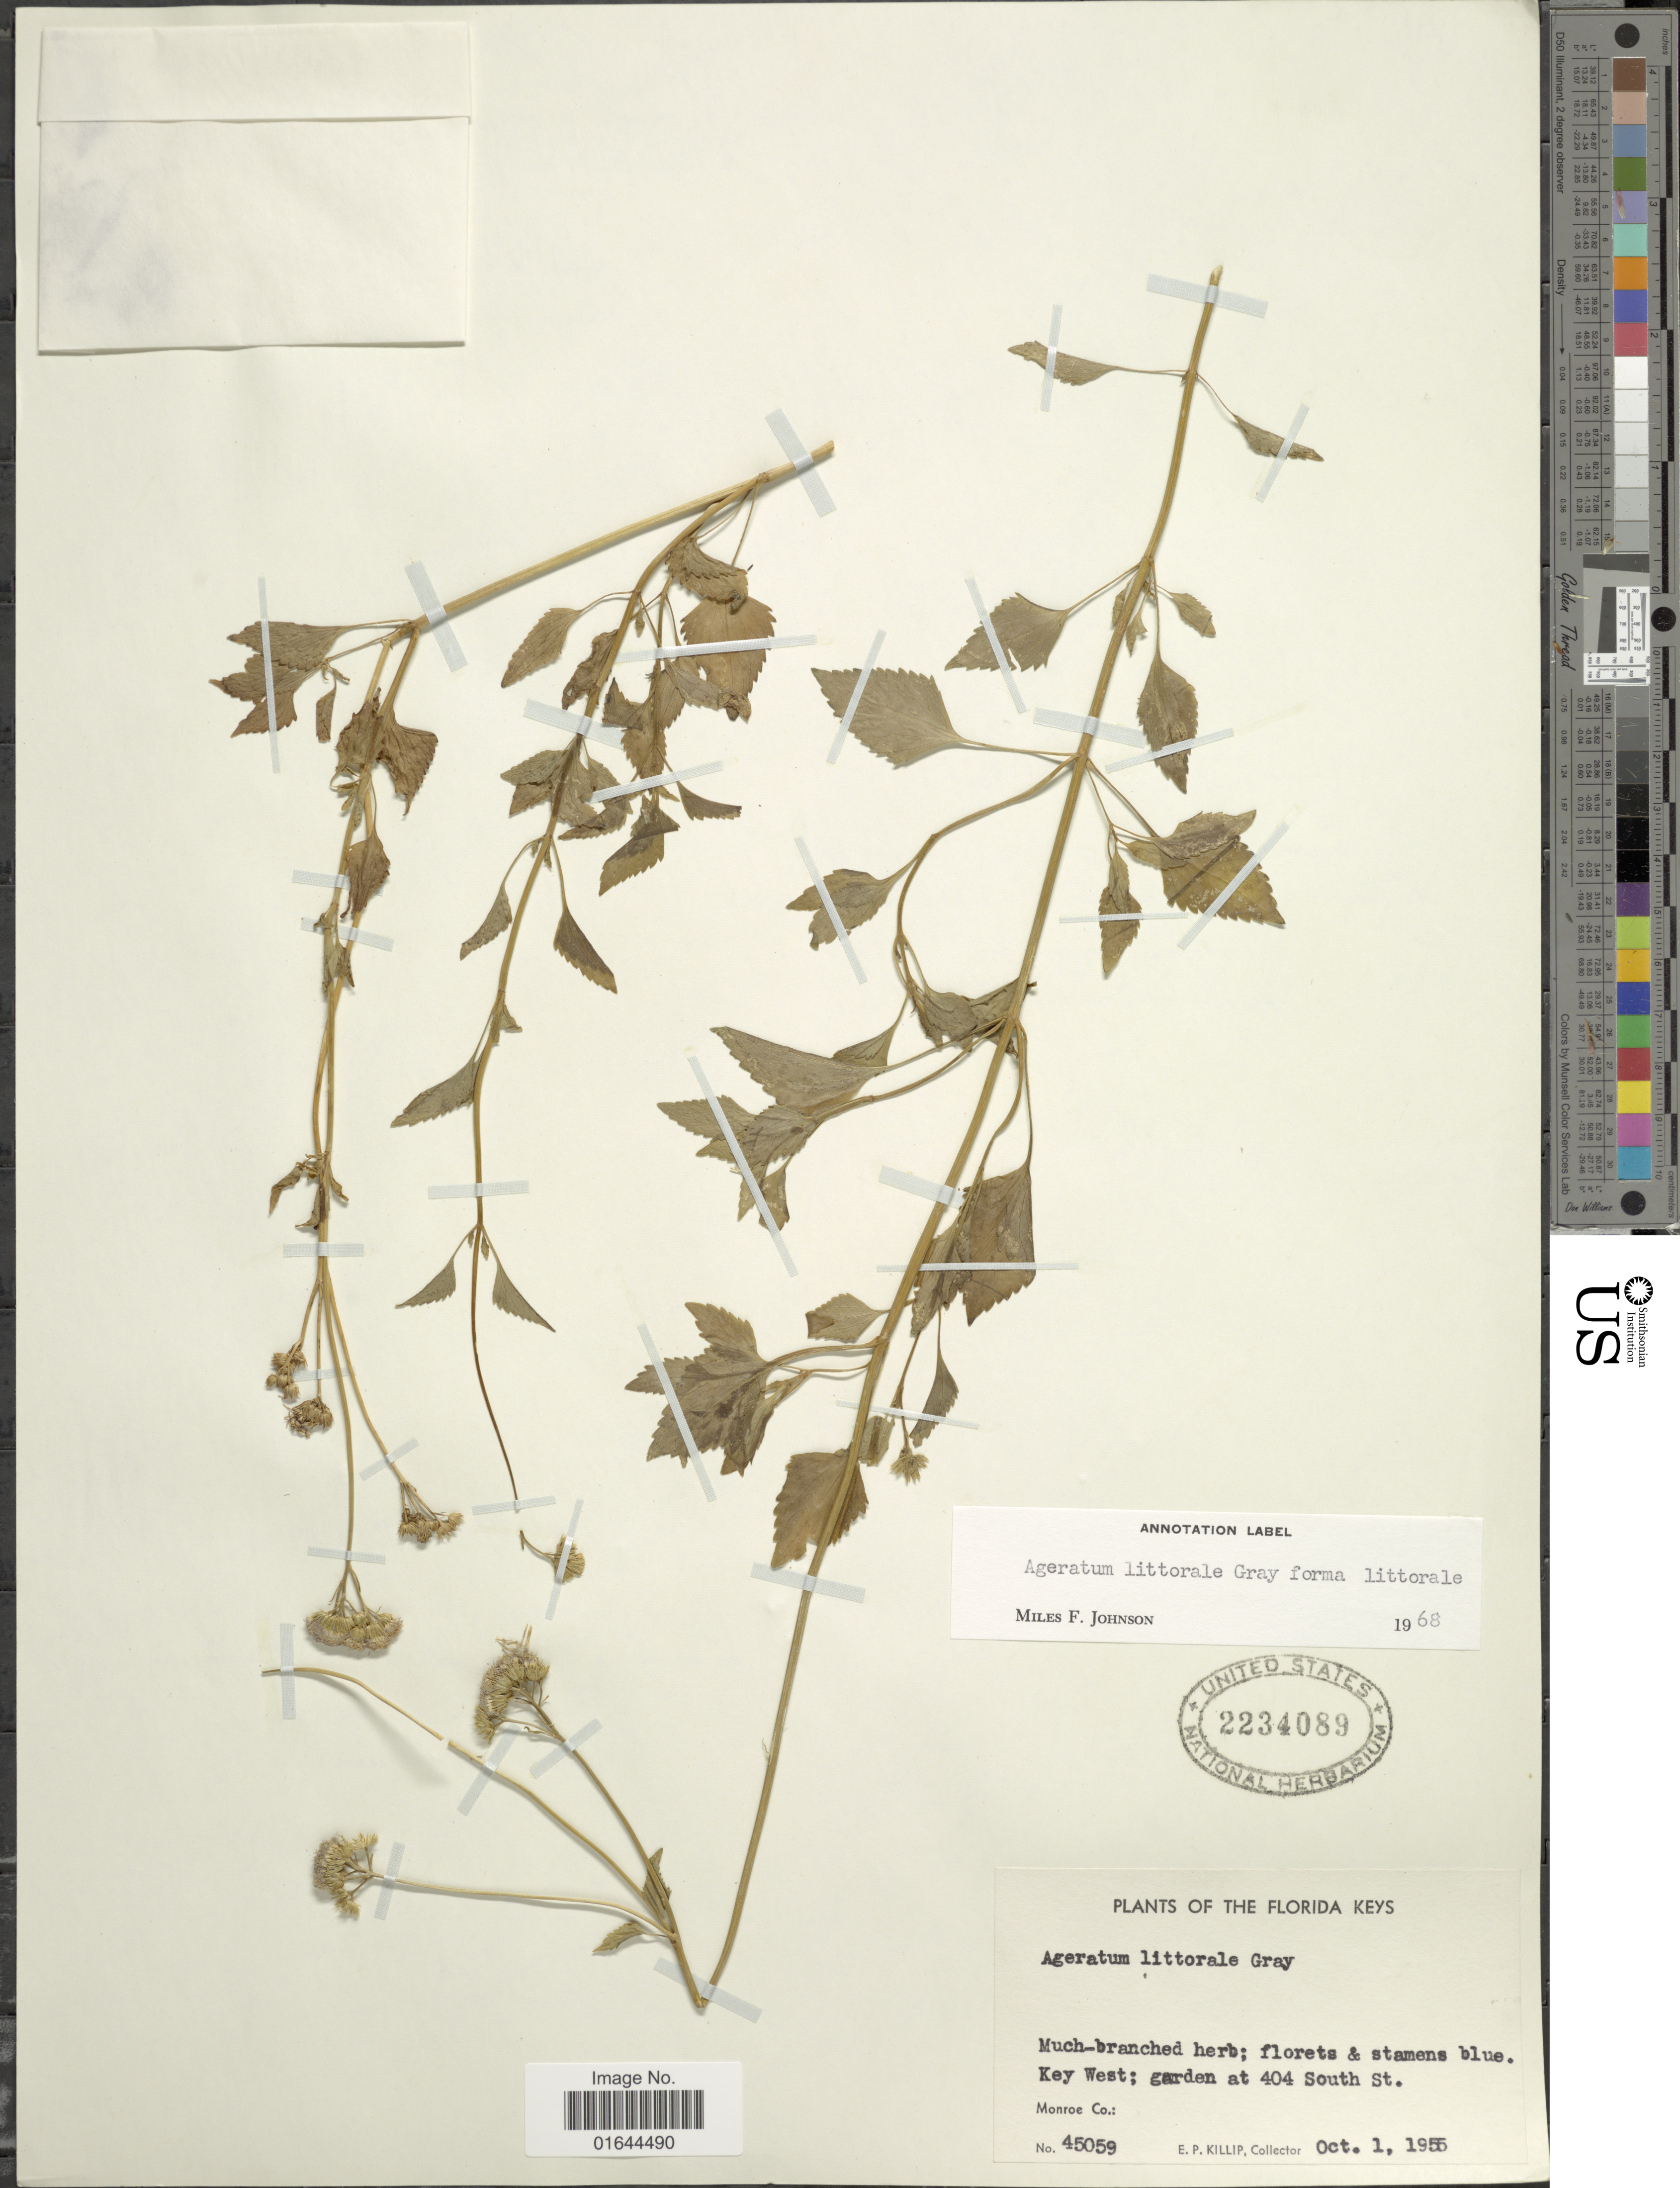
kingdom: Plantae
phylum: Tracheophyta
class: Magnoliopsida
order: Asterales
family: Asteraceae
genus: Ageratum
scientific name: Ageratum littorale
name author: A. Gray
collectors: E. P. Killip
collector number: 45059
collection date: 1955-10-01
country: United States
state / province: Florida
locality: The Florida Keys, Monroe Co. Key West; garden at 404 South St.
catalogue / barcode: US 2234089